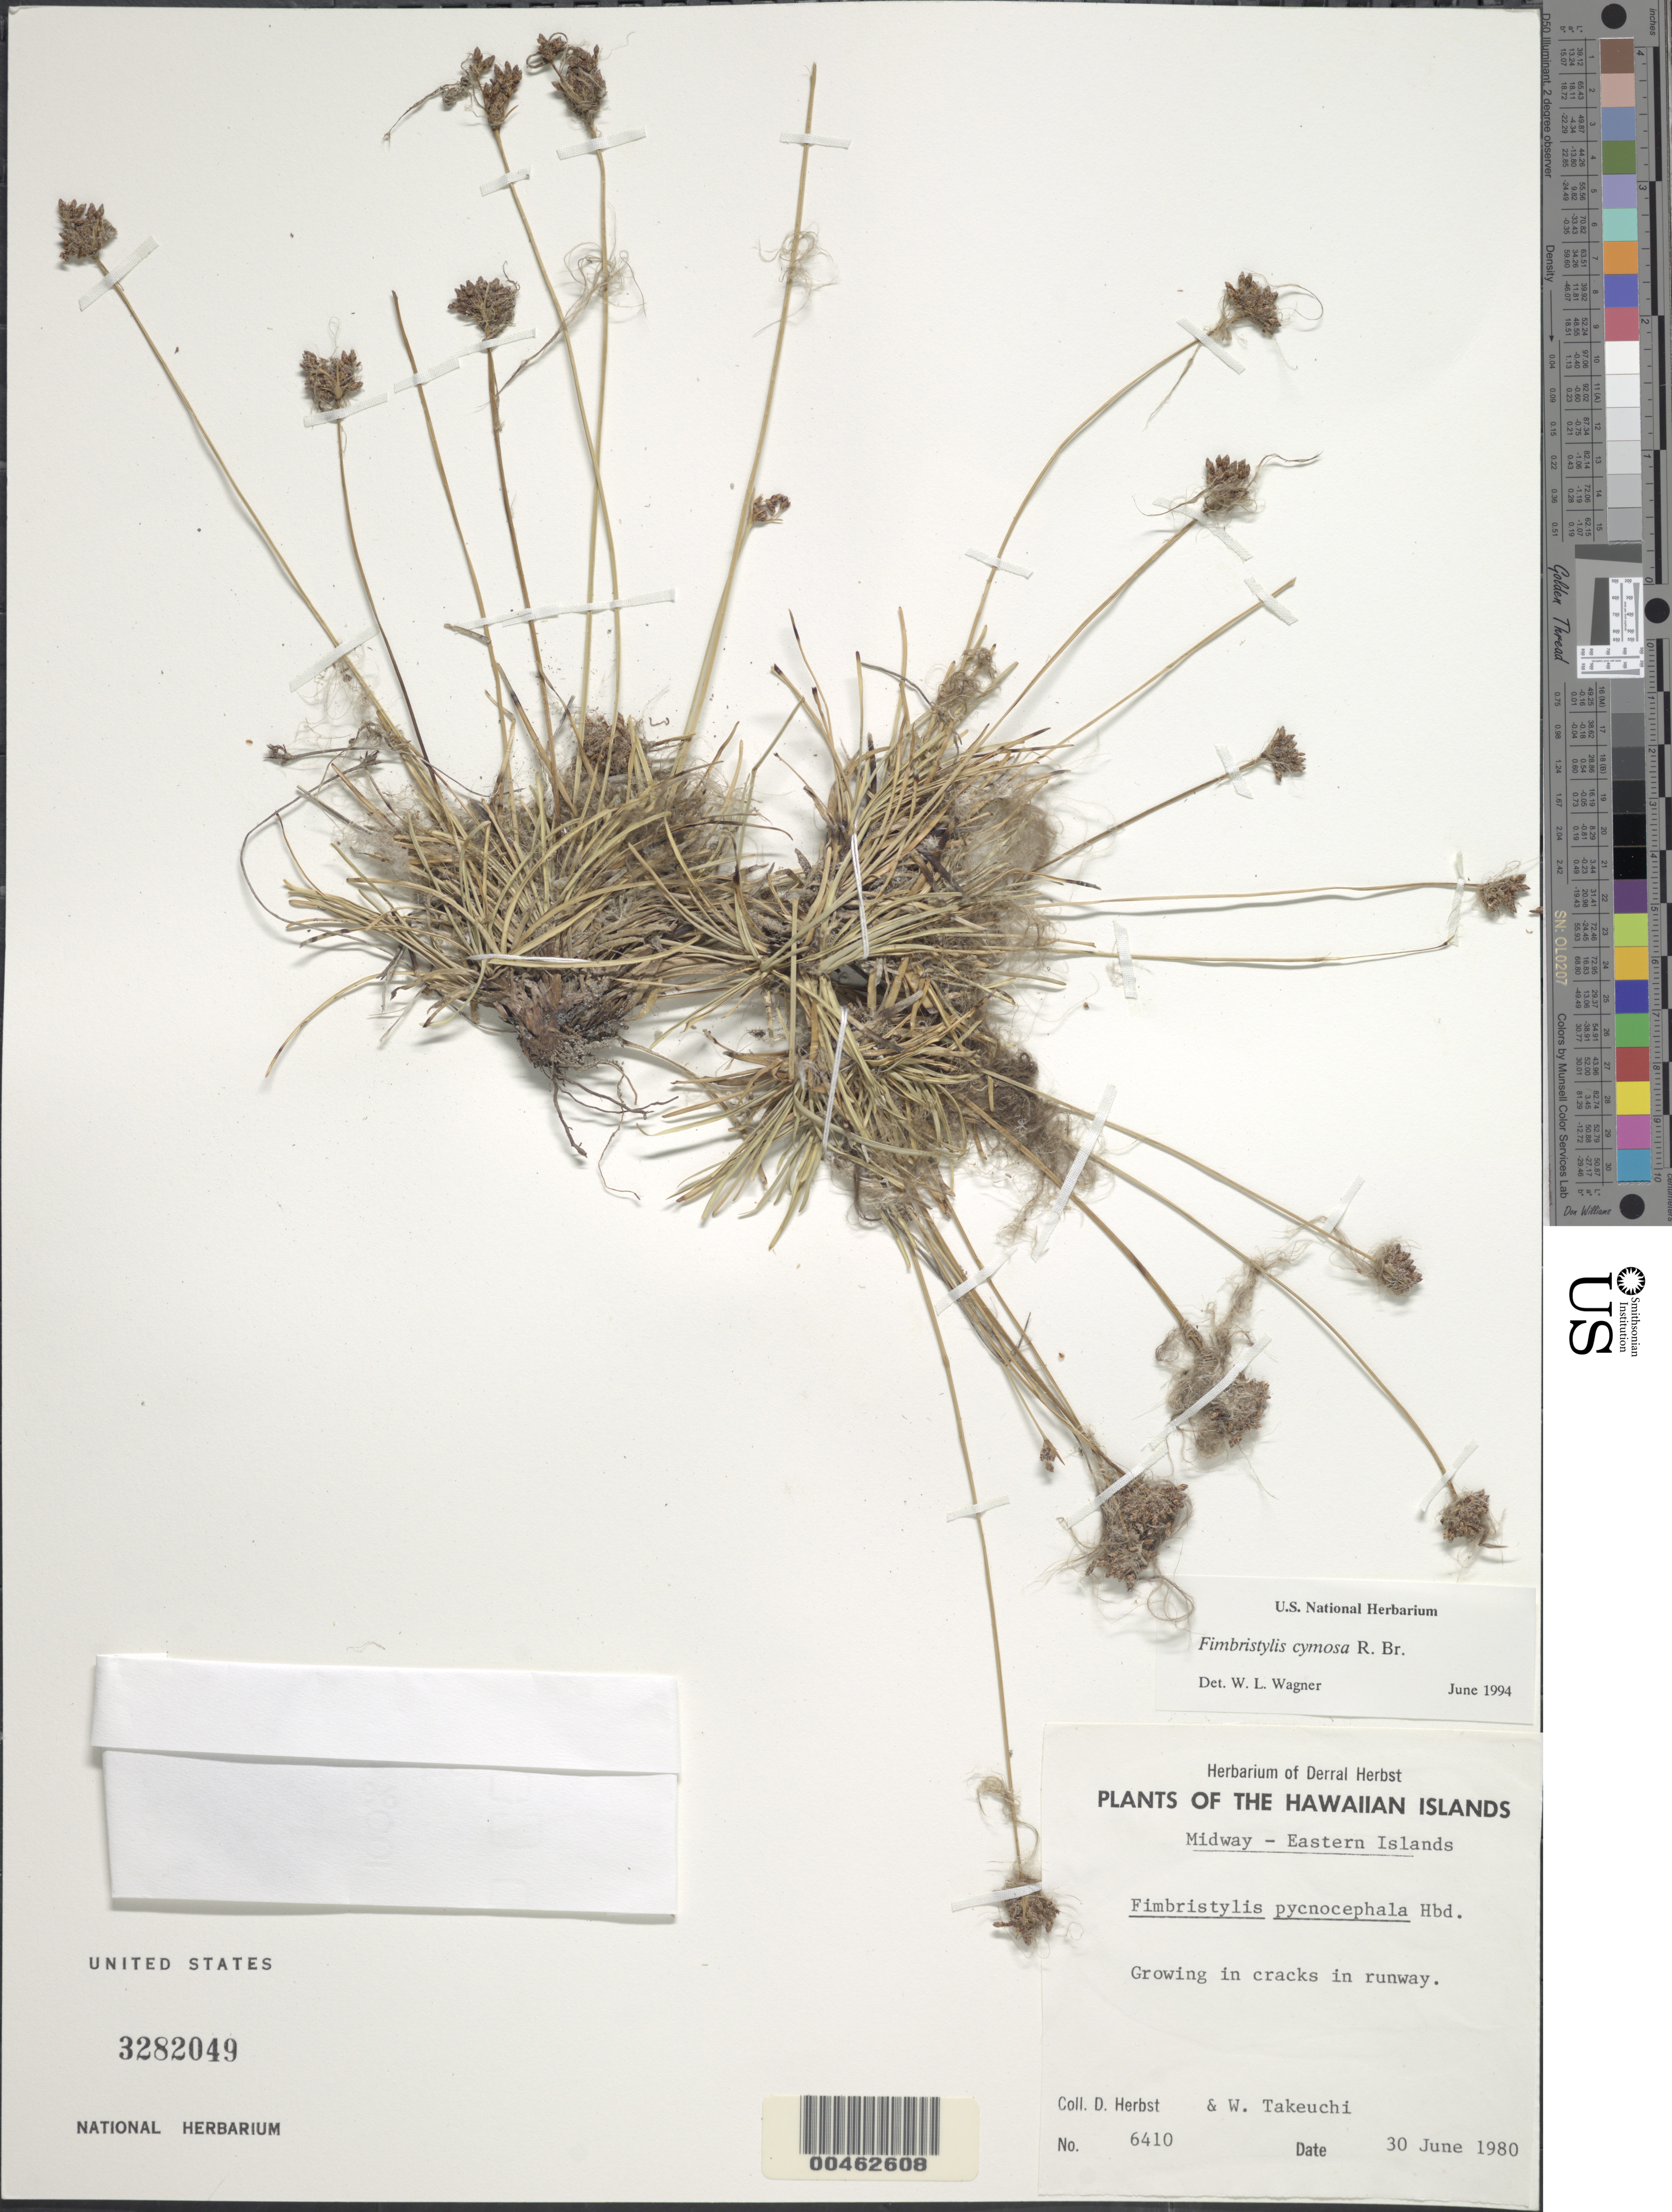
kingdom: Plantae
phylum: Tracheophyta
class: Liliopsida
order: Poales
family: Cyperaceae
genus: Fimbristylis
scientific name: Fimbristylis cymosa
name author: R. Br.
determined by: Wagner, W. L., (BOT), Smithsonian Institution - National Museum of Natural History (UNITED STATES)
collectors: D. R. Herbst & W. N. Takeuchi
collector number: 6410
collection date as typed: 30 Jun 1980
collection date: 1980-06-30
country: U.S. Administered Pacific Islands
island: Midway Atoll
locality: Eastern Islet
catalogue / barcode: US 3282049